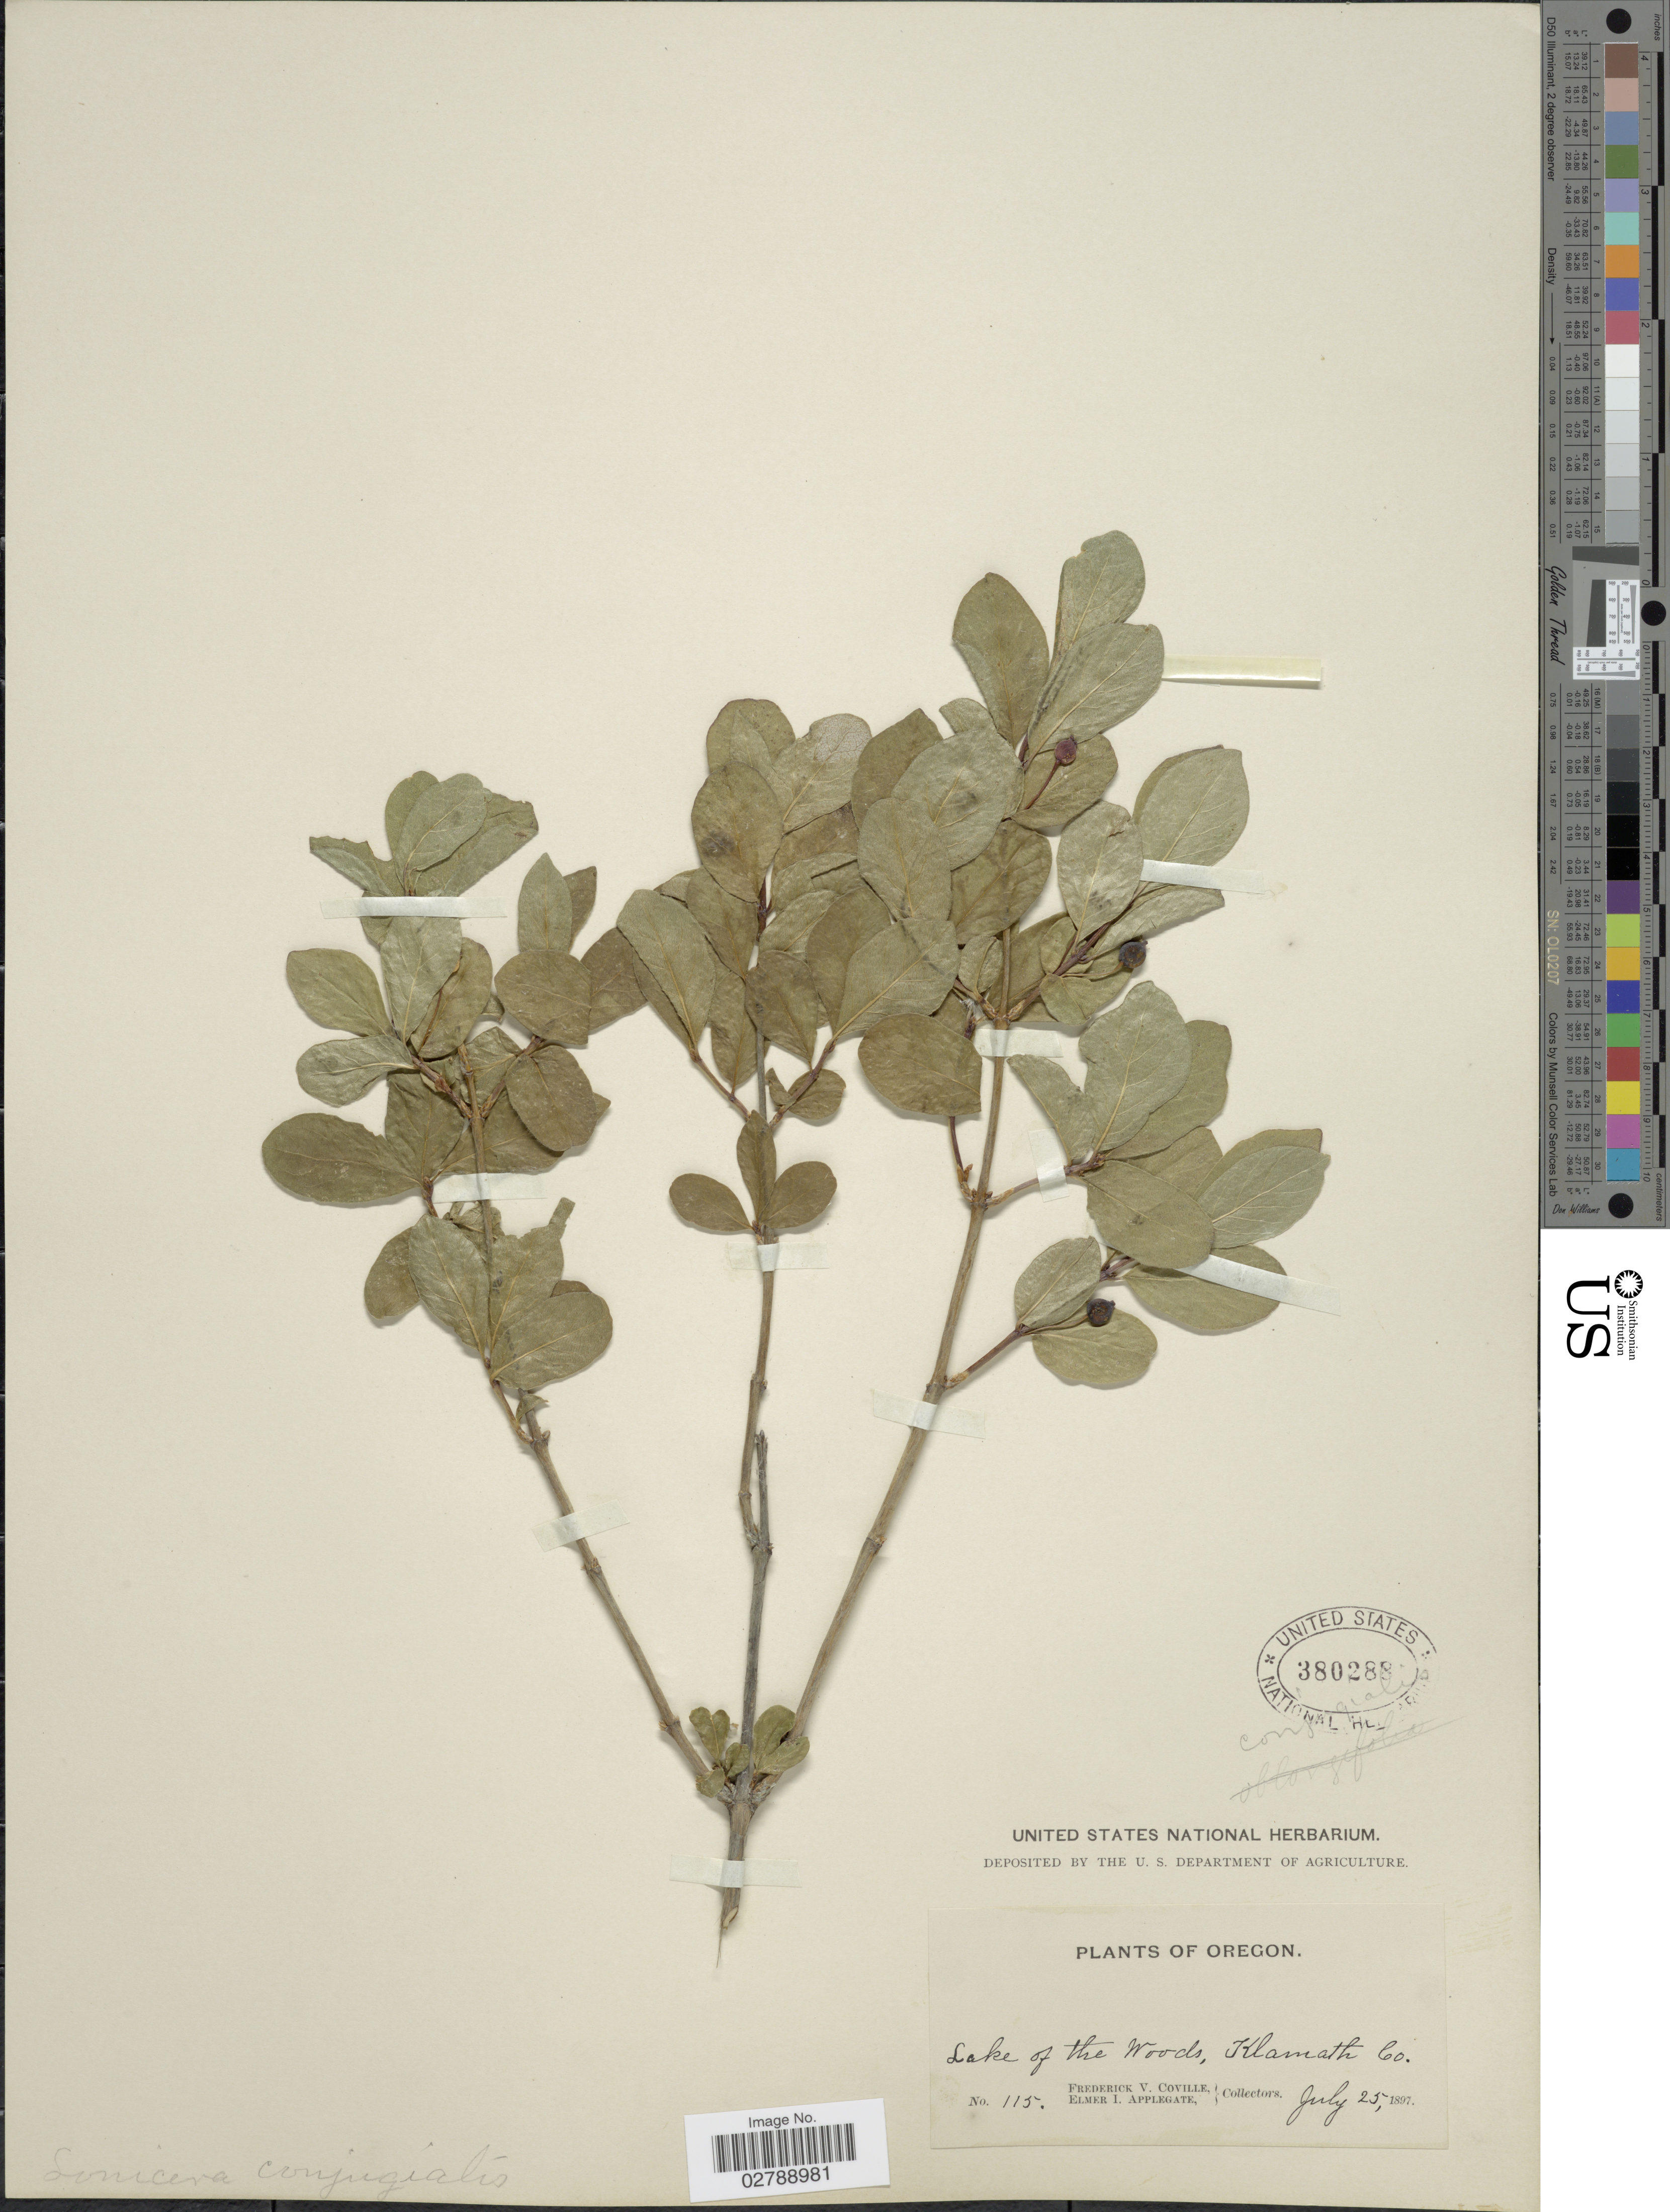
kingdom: Plantae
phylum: Tracheophyta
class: Magnoliopsida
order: Dipsacales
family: Caprifoliaceae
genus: Lonicera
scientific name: Lonicera conjugialis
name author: Kellogg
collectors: F. V. Coville & E. I. Applegate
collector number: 115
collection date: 1897-07-25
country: United States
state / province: Oregon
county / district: Klamath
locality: Lake of the woods, Klamath Co.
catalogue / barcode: US 380288